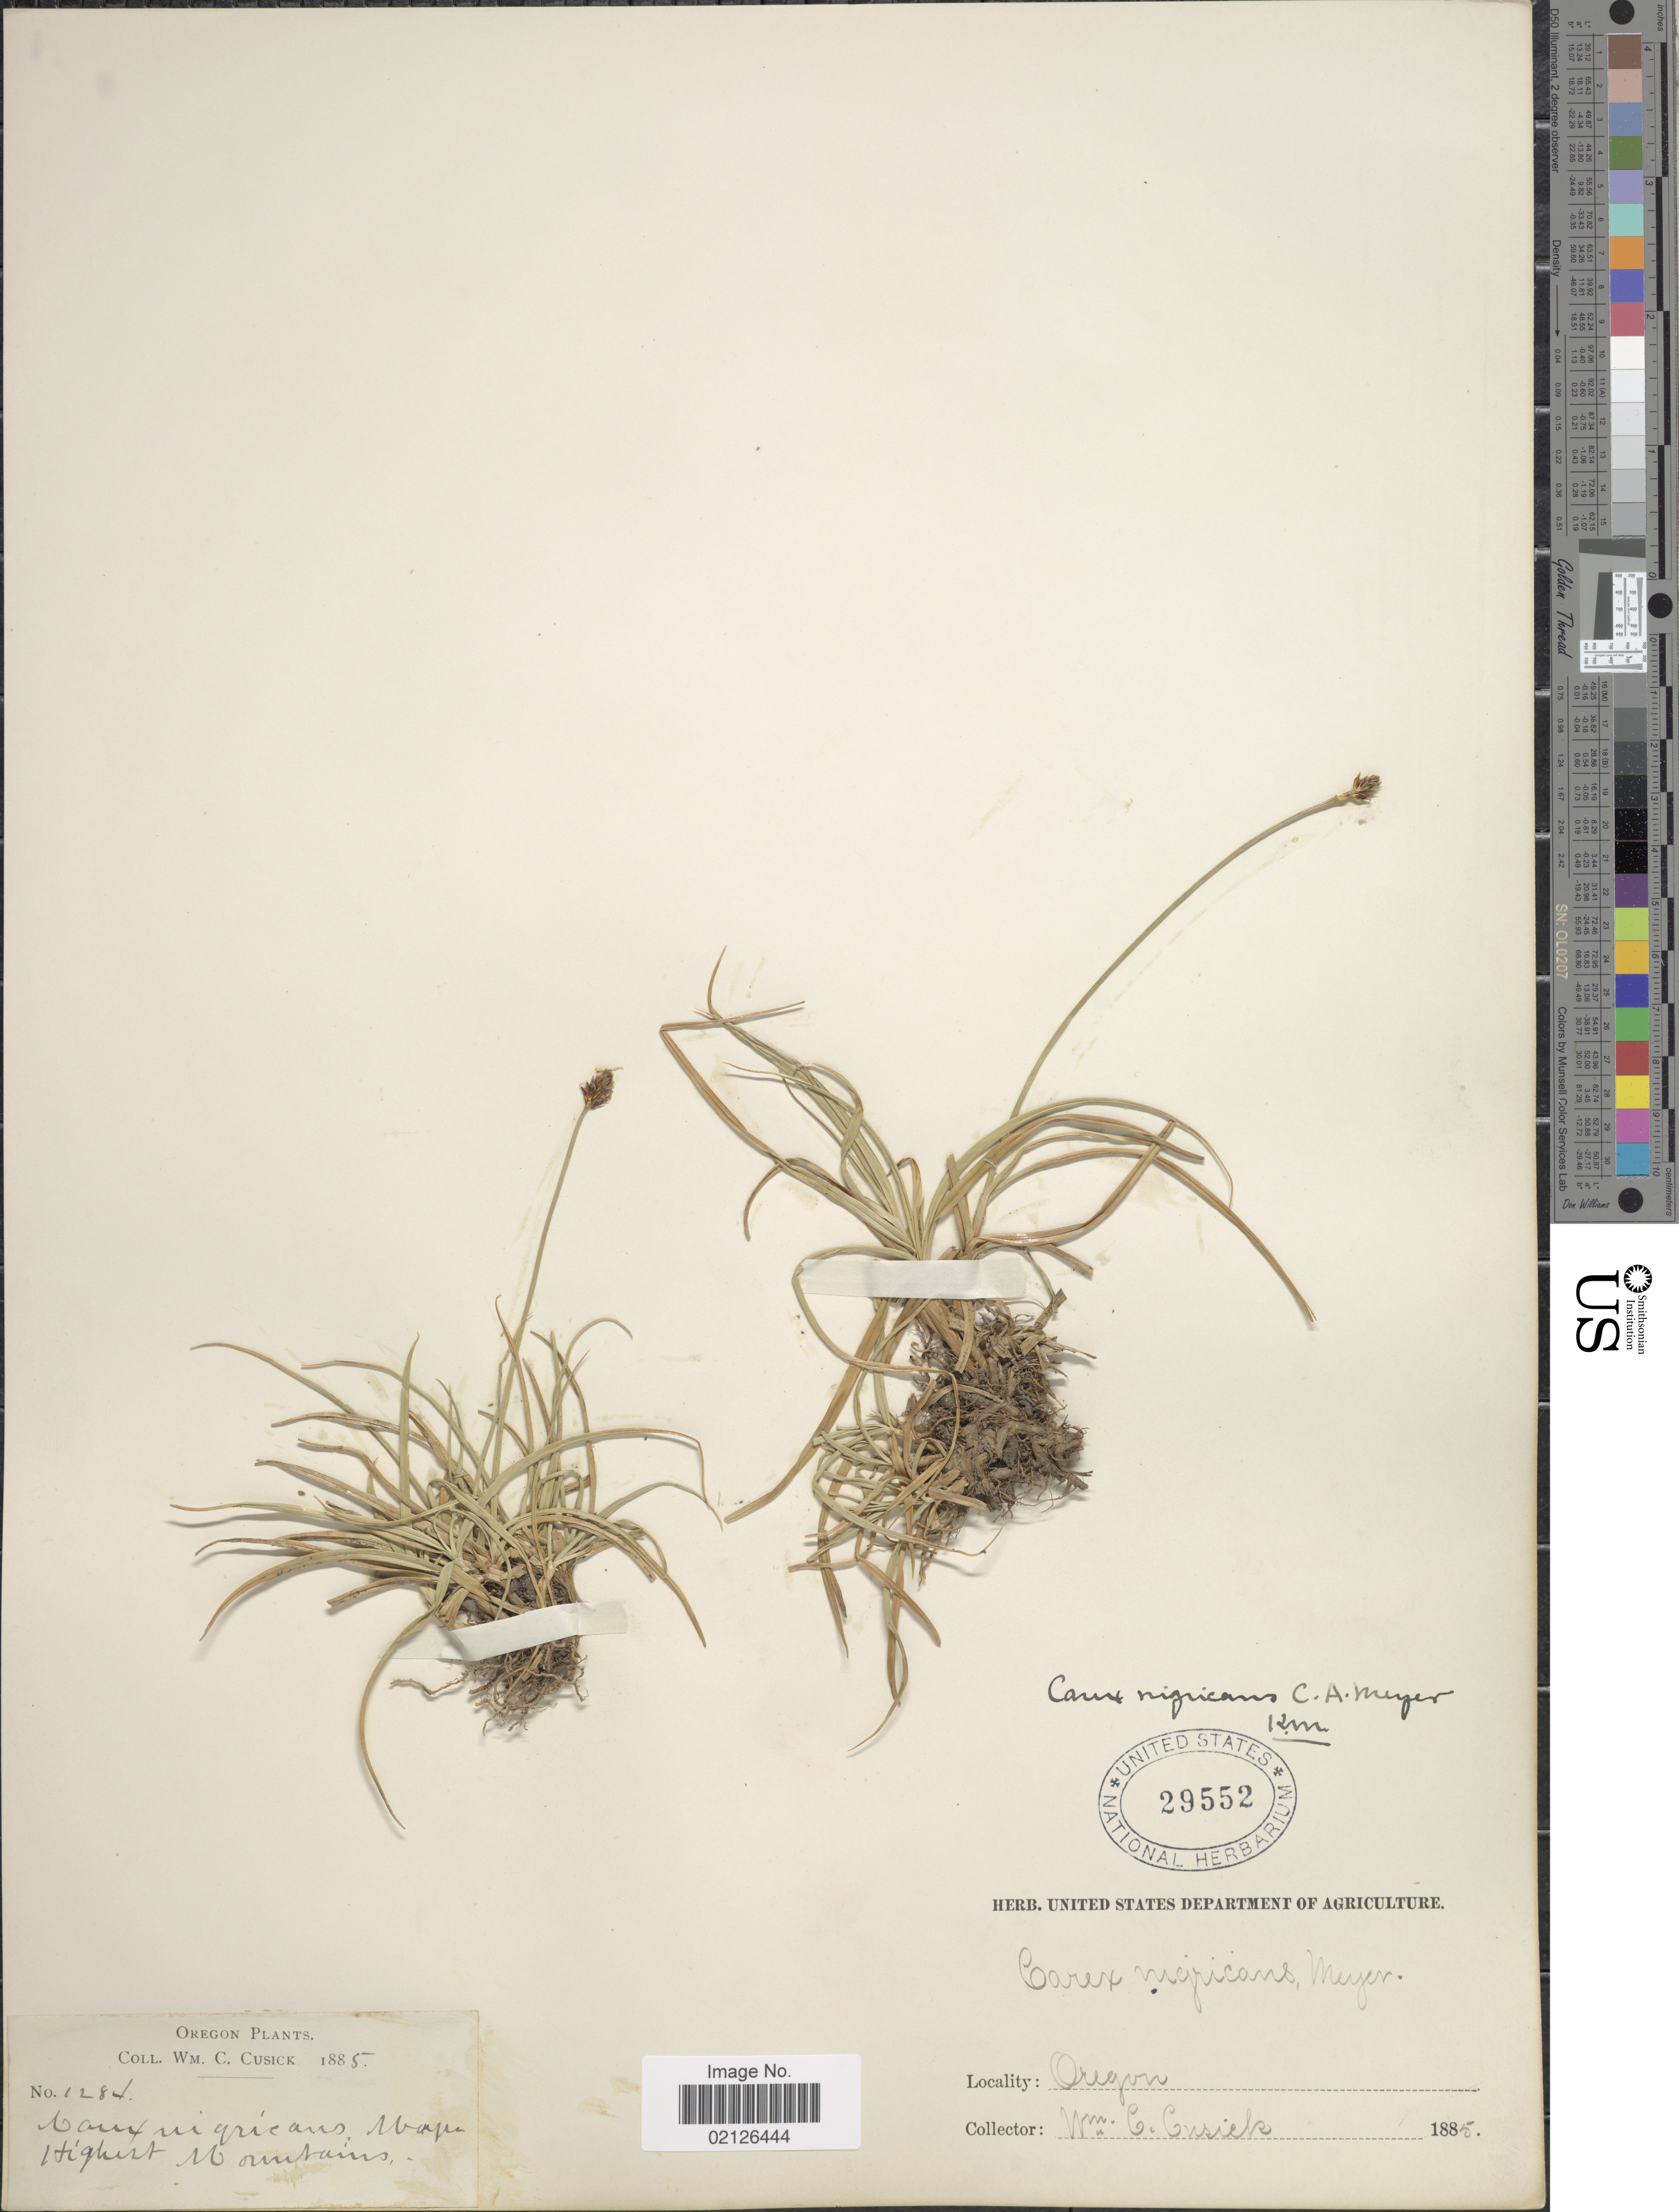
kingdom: Plantae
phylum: Tracheophyta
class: Liliopsida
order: Poales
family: Cyperaceae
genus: Carex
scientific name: Carex nigricans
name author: C.A. Mey.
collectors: W. C. Cusick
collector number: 1284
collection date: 1885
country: United States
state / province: Oregon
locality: Highest Mountains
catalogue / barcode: US 29552